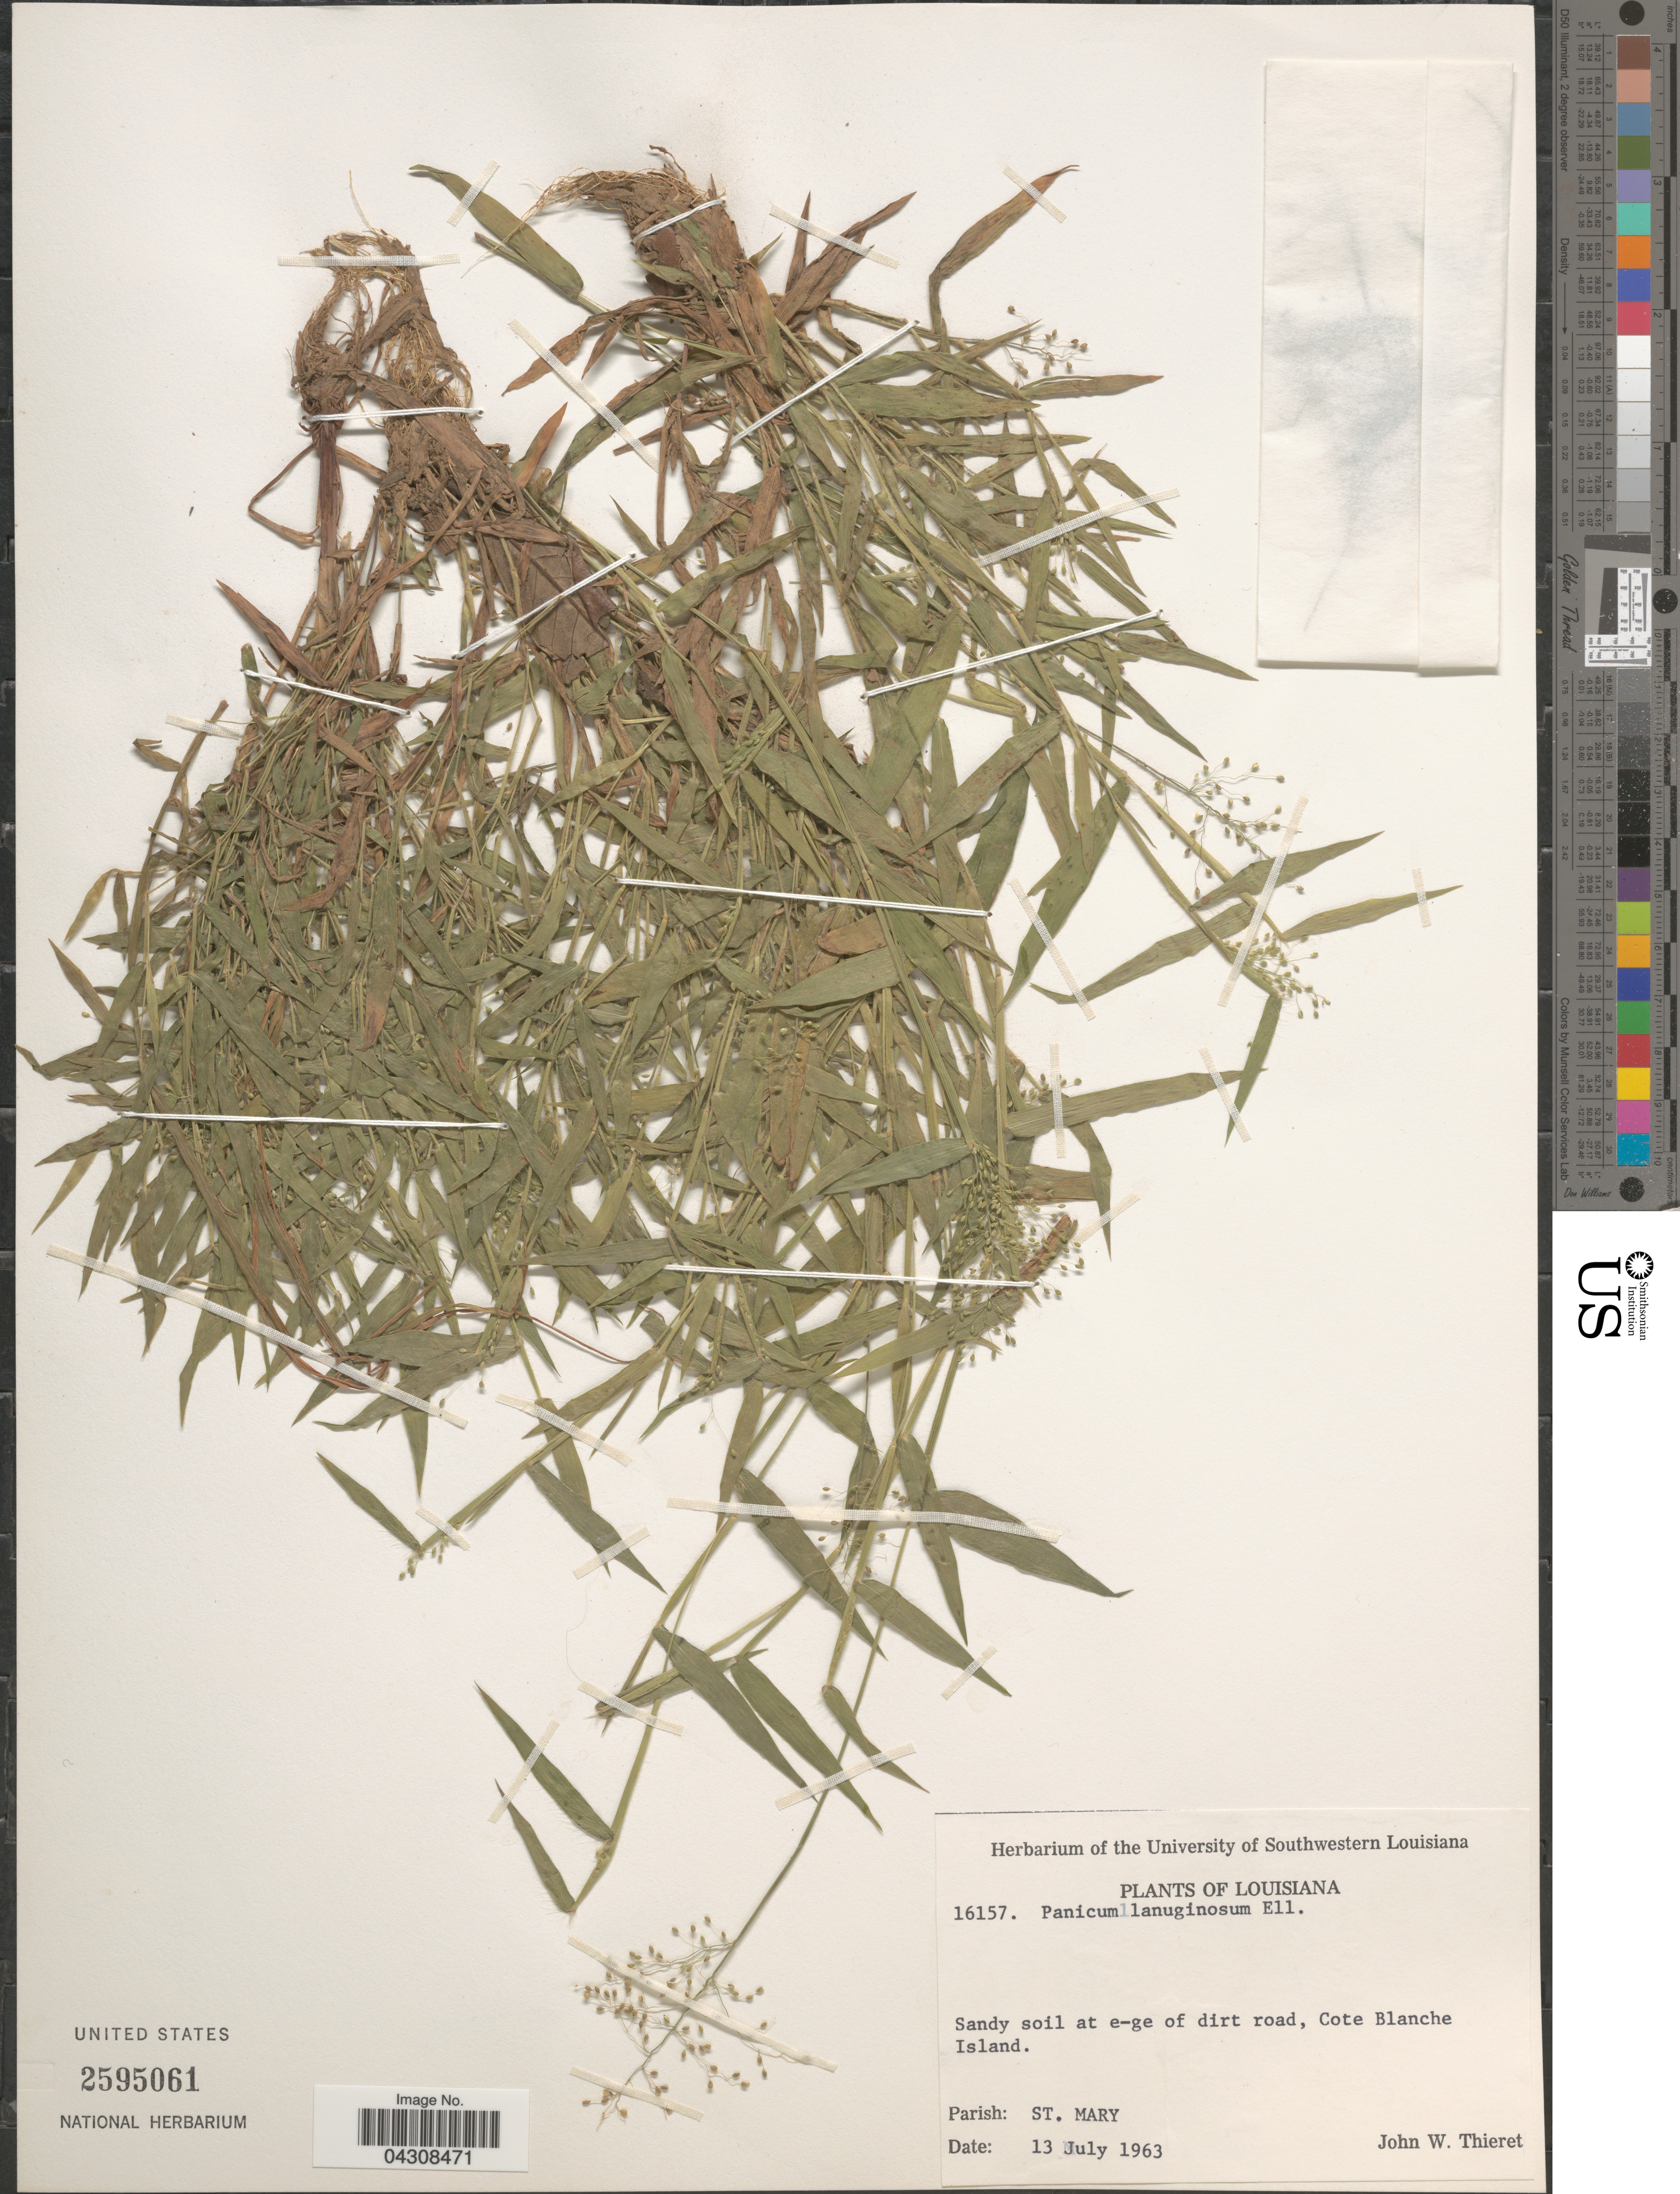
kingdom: Plantae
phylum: Tracheophyta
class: Liliopsida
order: Poales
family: Poaceae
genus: Dichanthelium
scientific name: Dichanthelium acuminatum var. acuminatum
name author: (Sw.) Gould & C.A. Clark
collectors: J. W. Thieret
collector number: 16157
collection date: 1963-07-13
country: United States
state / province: Louisiana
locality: Sandy soil at e-ge of dirt road, Cote Blanche Island. Parish: St. Mary.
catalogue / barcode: US 2595061